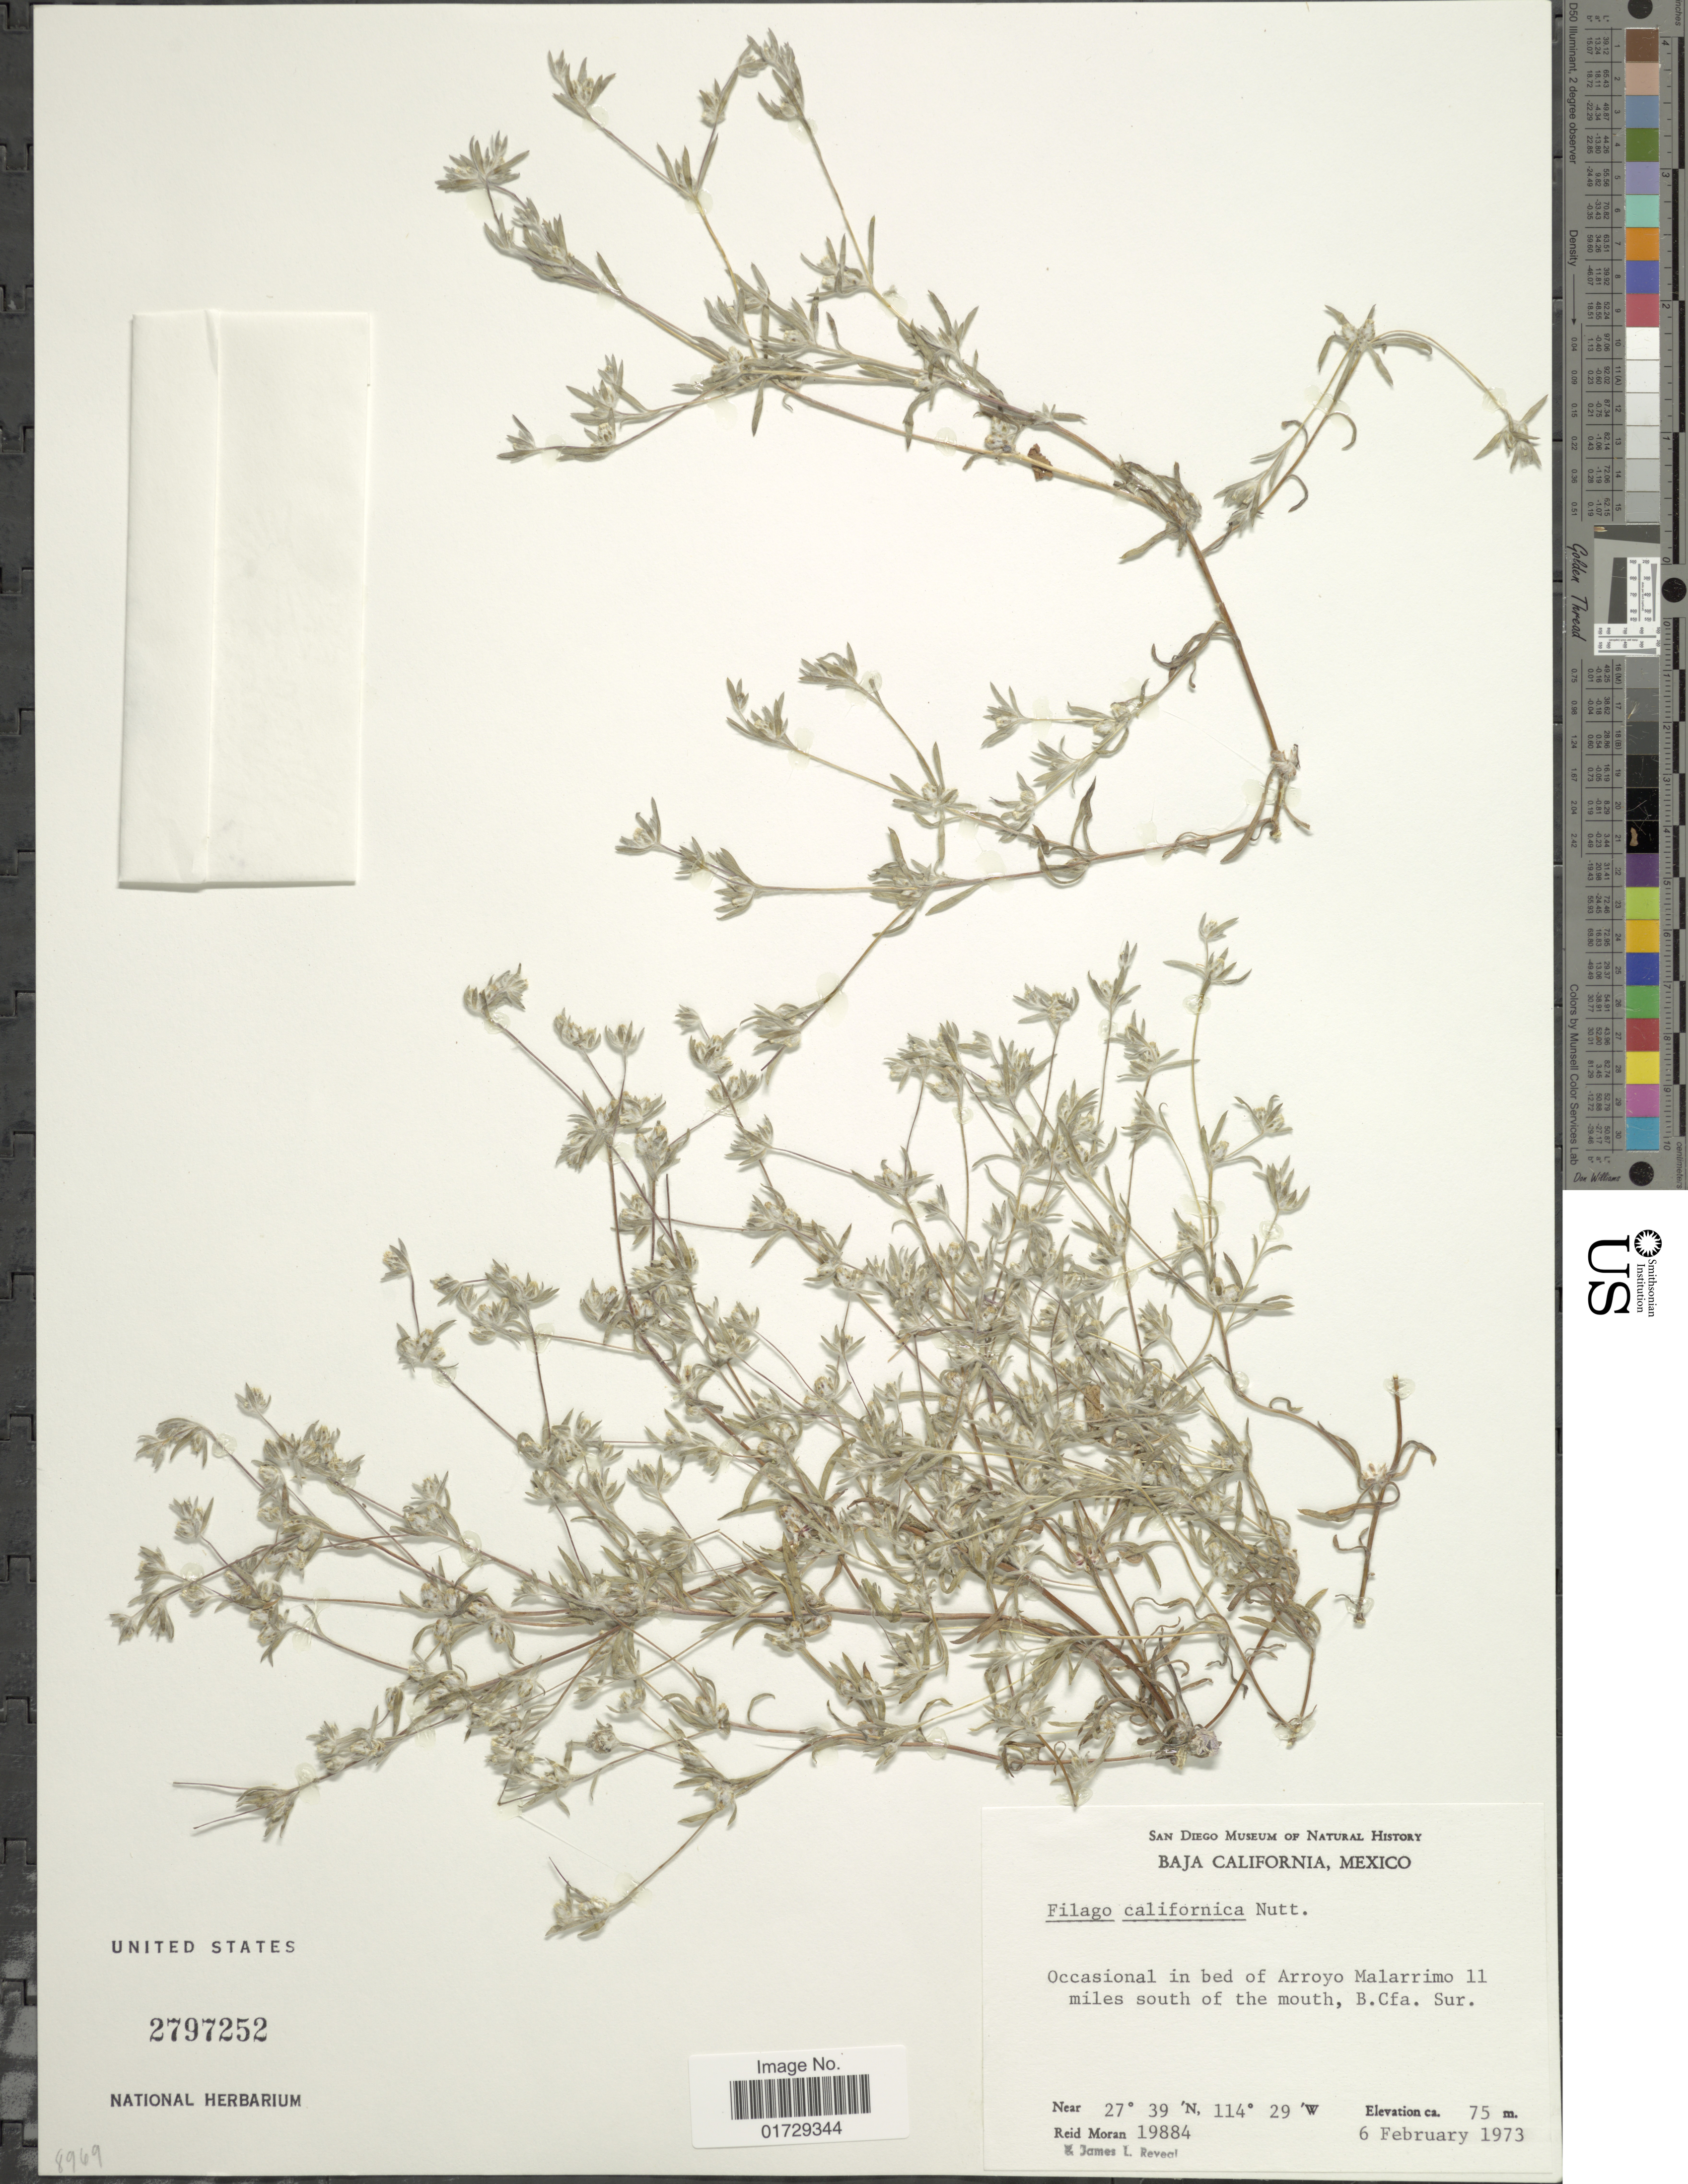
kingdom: Plantae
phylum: Tracheophyta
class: Magnoliopsida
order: Asterales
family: Asteraceae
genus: Filago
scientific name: Filago californica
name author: Nutt.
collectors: R. V. Moran & J. L. Reveal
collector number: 19884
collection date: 1973-02-06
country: Mexico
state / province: Baja California Sur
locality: Occasional in bed of Arroyo Malarrimo 11 miles south of the mouth, B.Cfa. Sur.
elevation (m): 75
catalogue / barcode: US 2797252